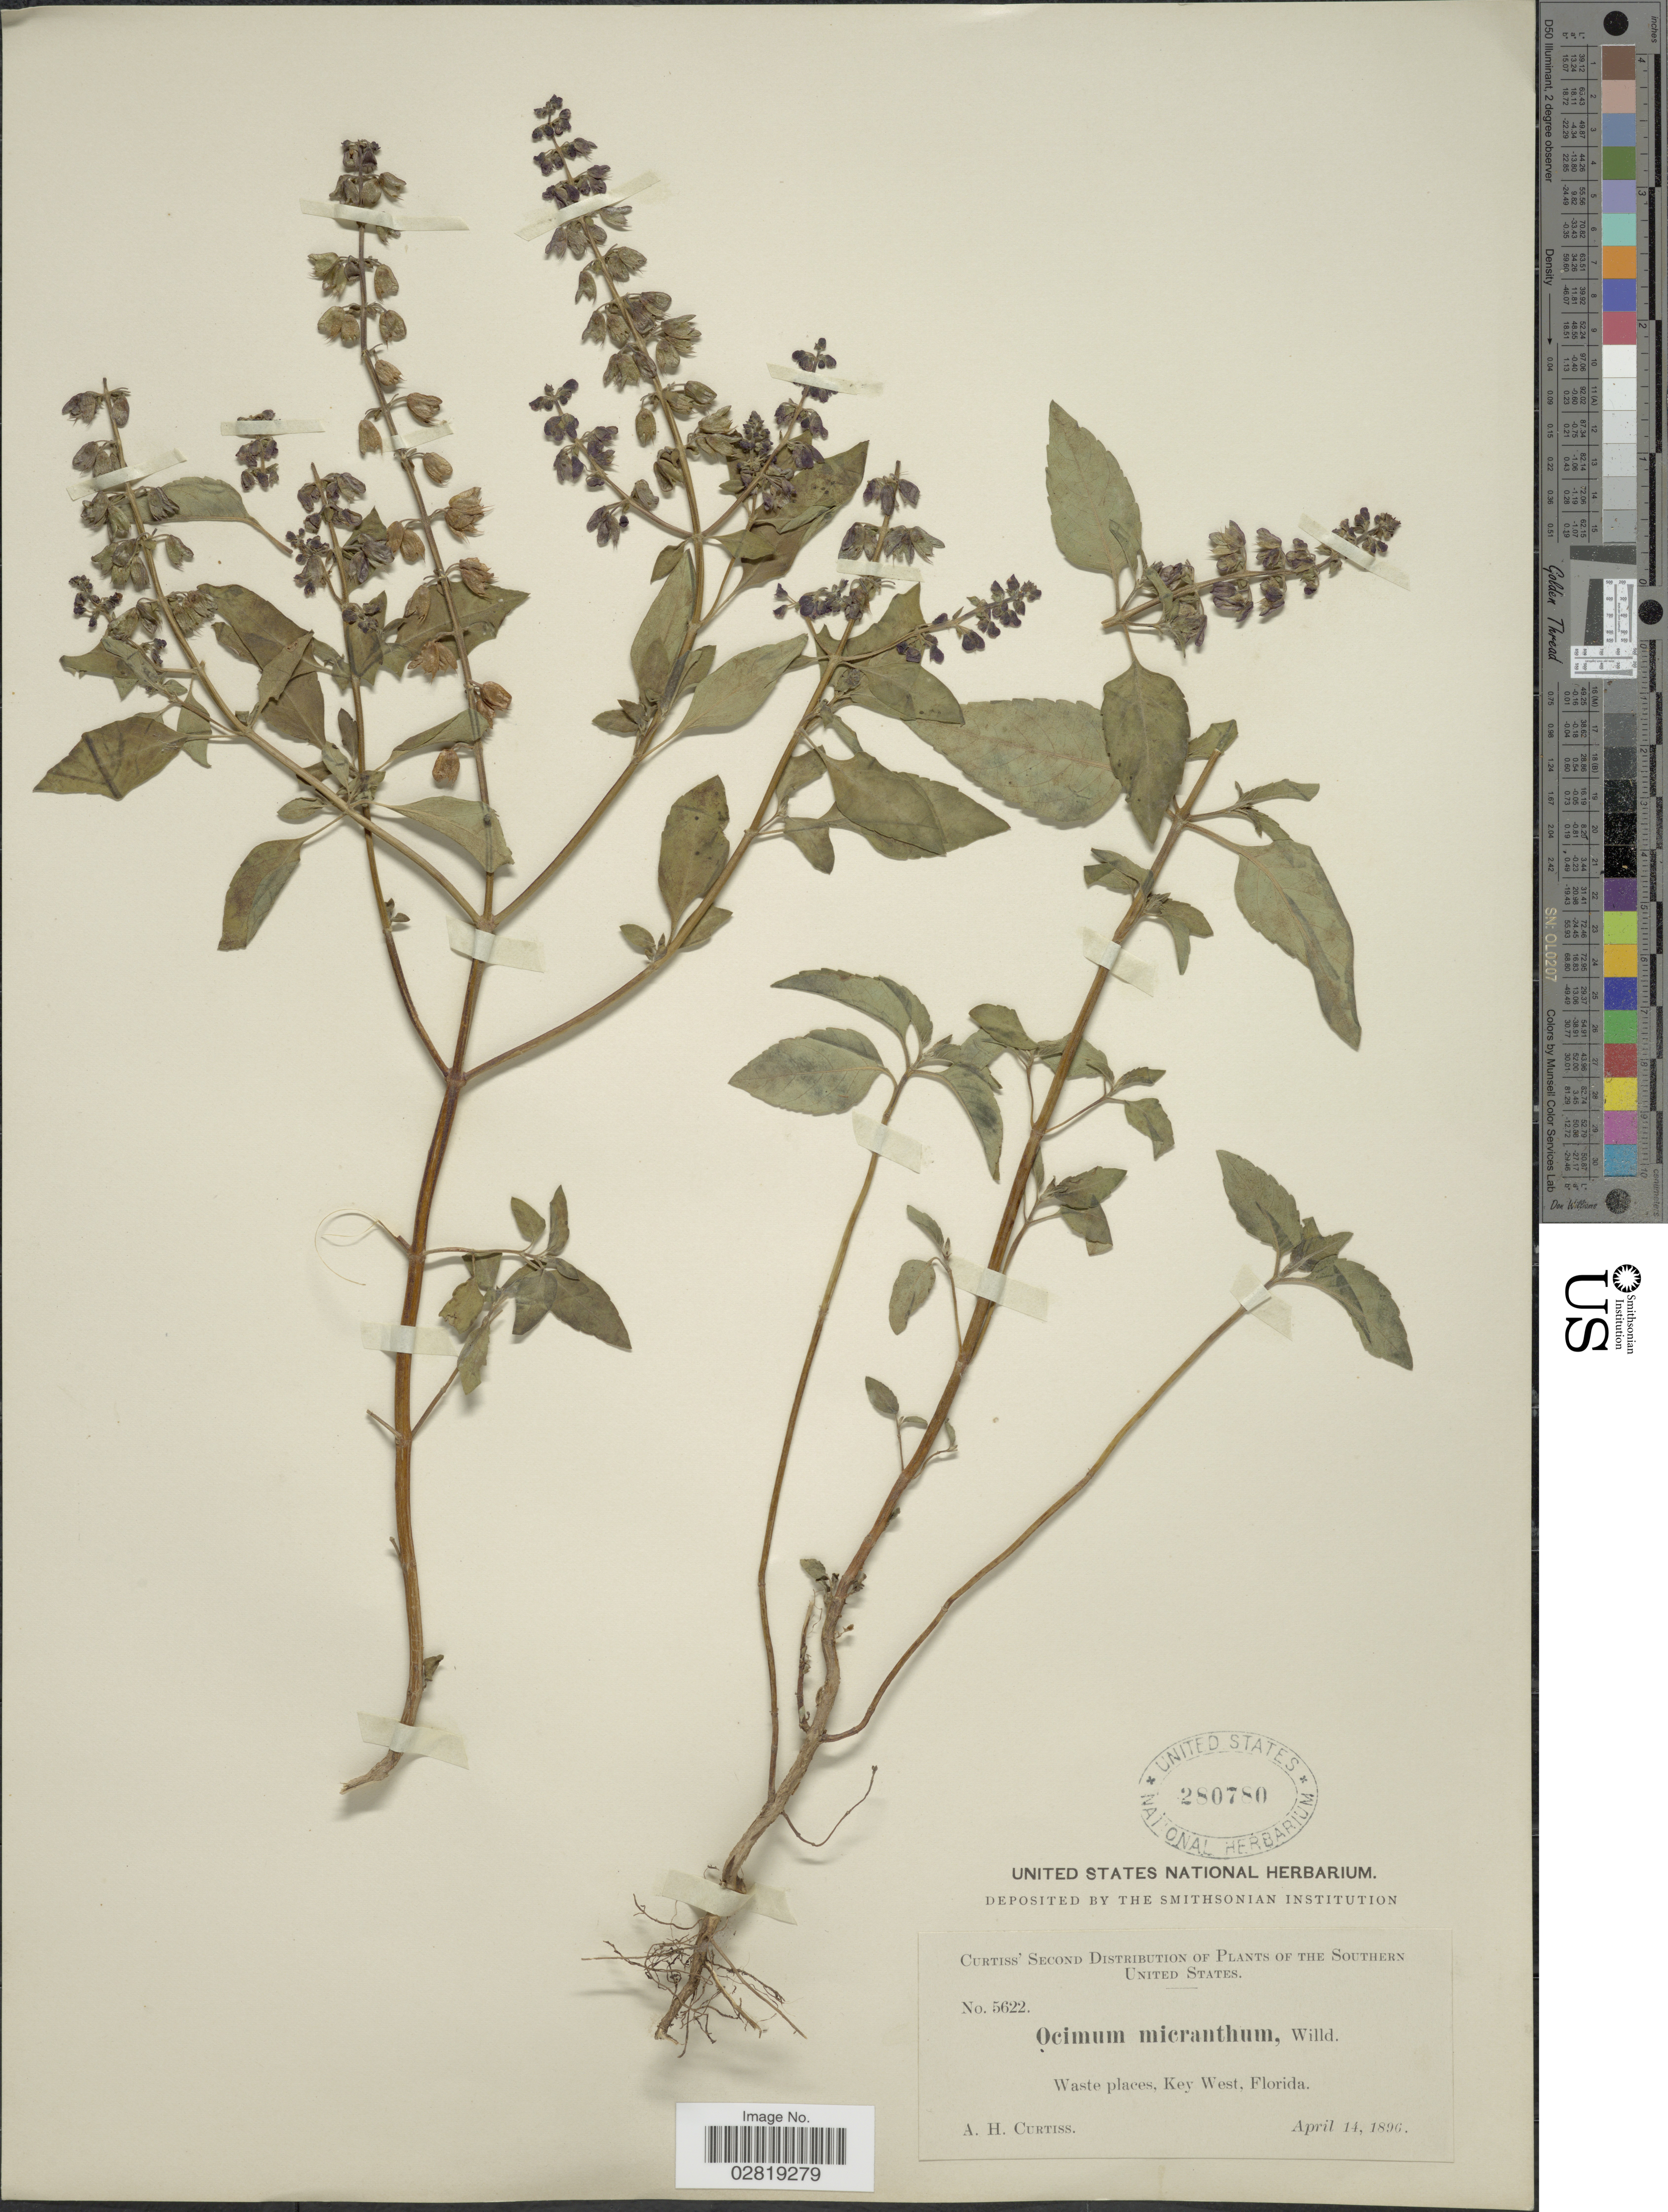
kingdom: Plantae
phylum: Tracheophyta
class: Magnoliopsida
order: Lamiales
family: Lamiaceae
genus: Ocimum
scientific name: Ocimum micranthum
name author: Willd.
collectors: A. H. Curtiss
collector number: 5622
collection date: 1896-04-14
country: United States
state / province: Florida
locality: The Southern United States, Waste places, Key West.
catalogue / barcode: US 280780